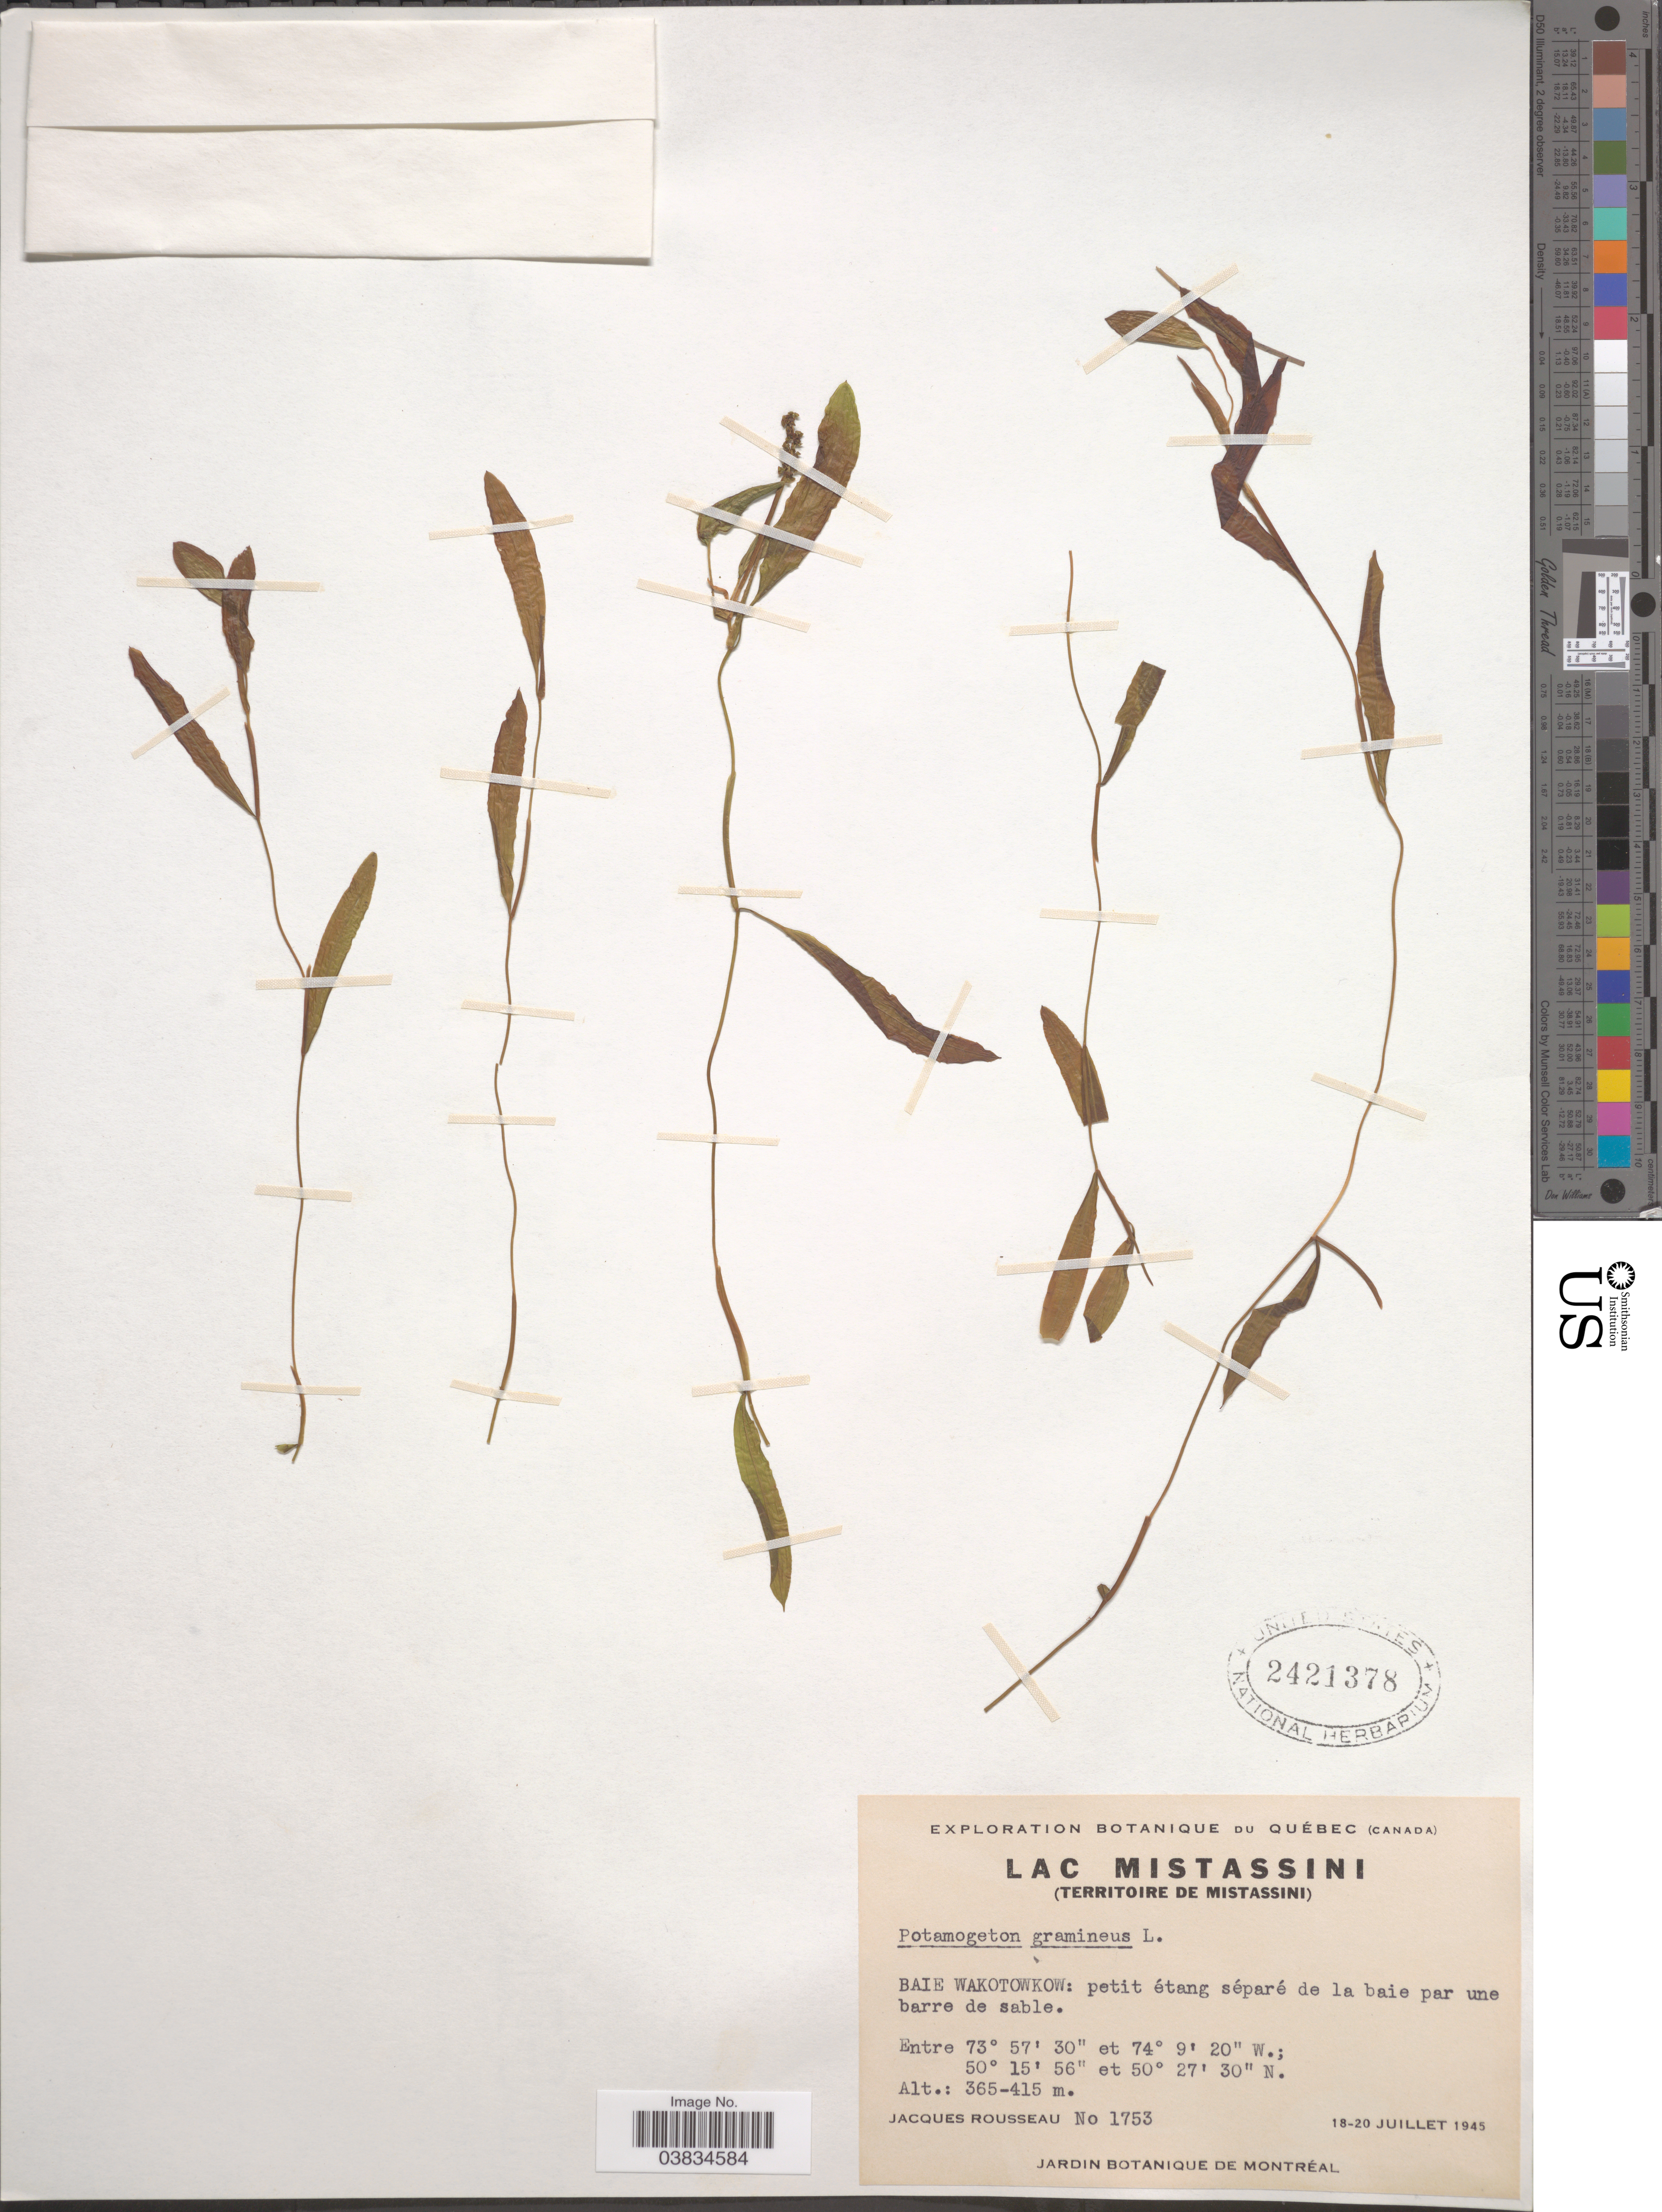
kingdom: Plantae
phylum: Tracheophyta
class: Liliopsida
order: Alismatales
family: Potamogetonaceae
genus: Potamogeton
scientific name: Potamogeton gramineus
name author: L.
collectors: J. Rousseau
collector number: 1753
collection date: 1945-07-18/1945-07-20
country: Canada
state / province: Quebec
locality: Lac Mistassini. (Territoire de Mistassini). Baie Wakotowkow: petit étang séparé de la baie par une barre de sable.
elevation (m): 365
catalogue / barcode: US 2421378